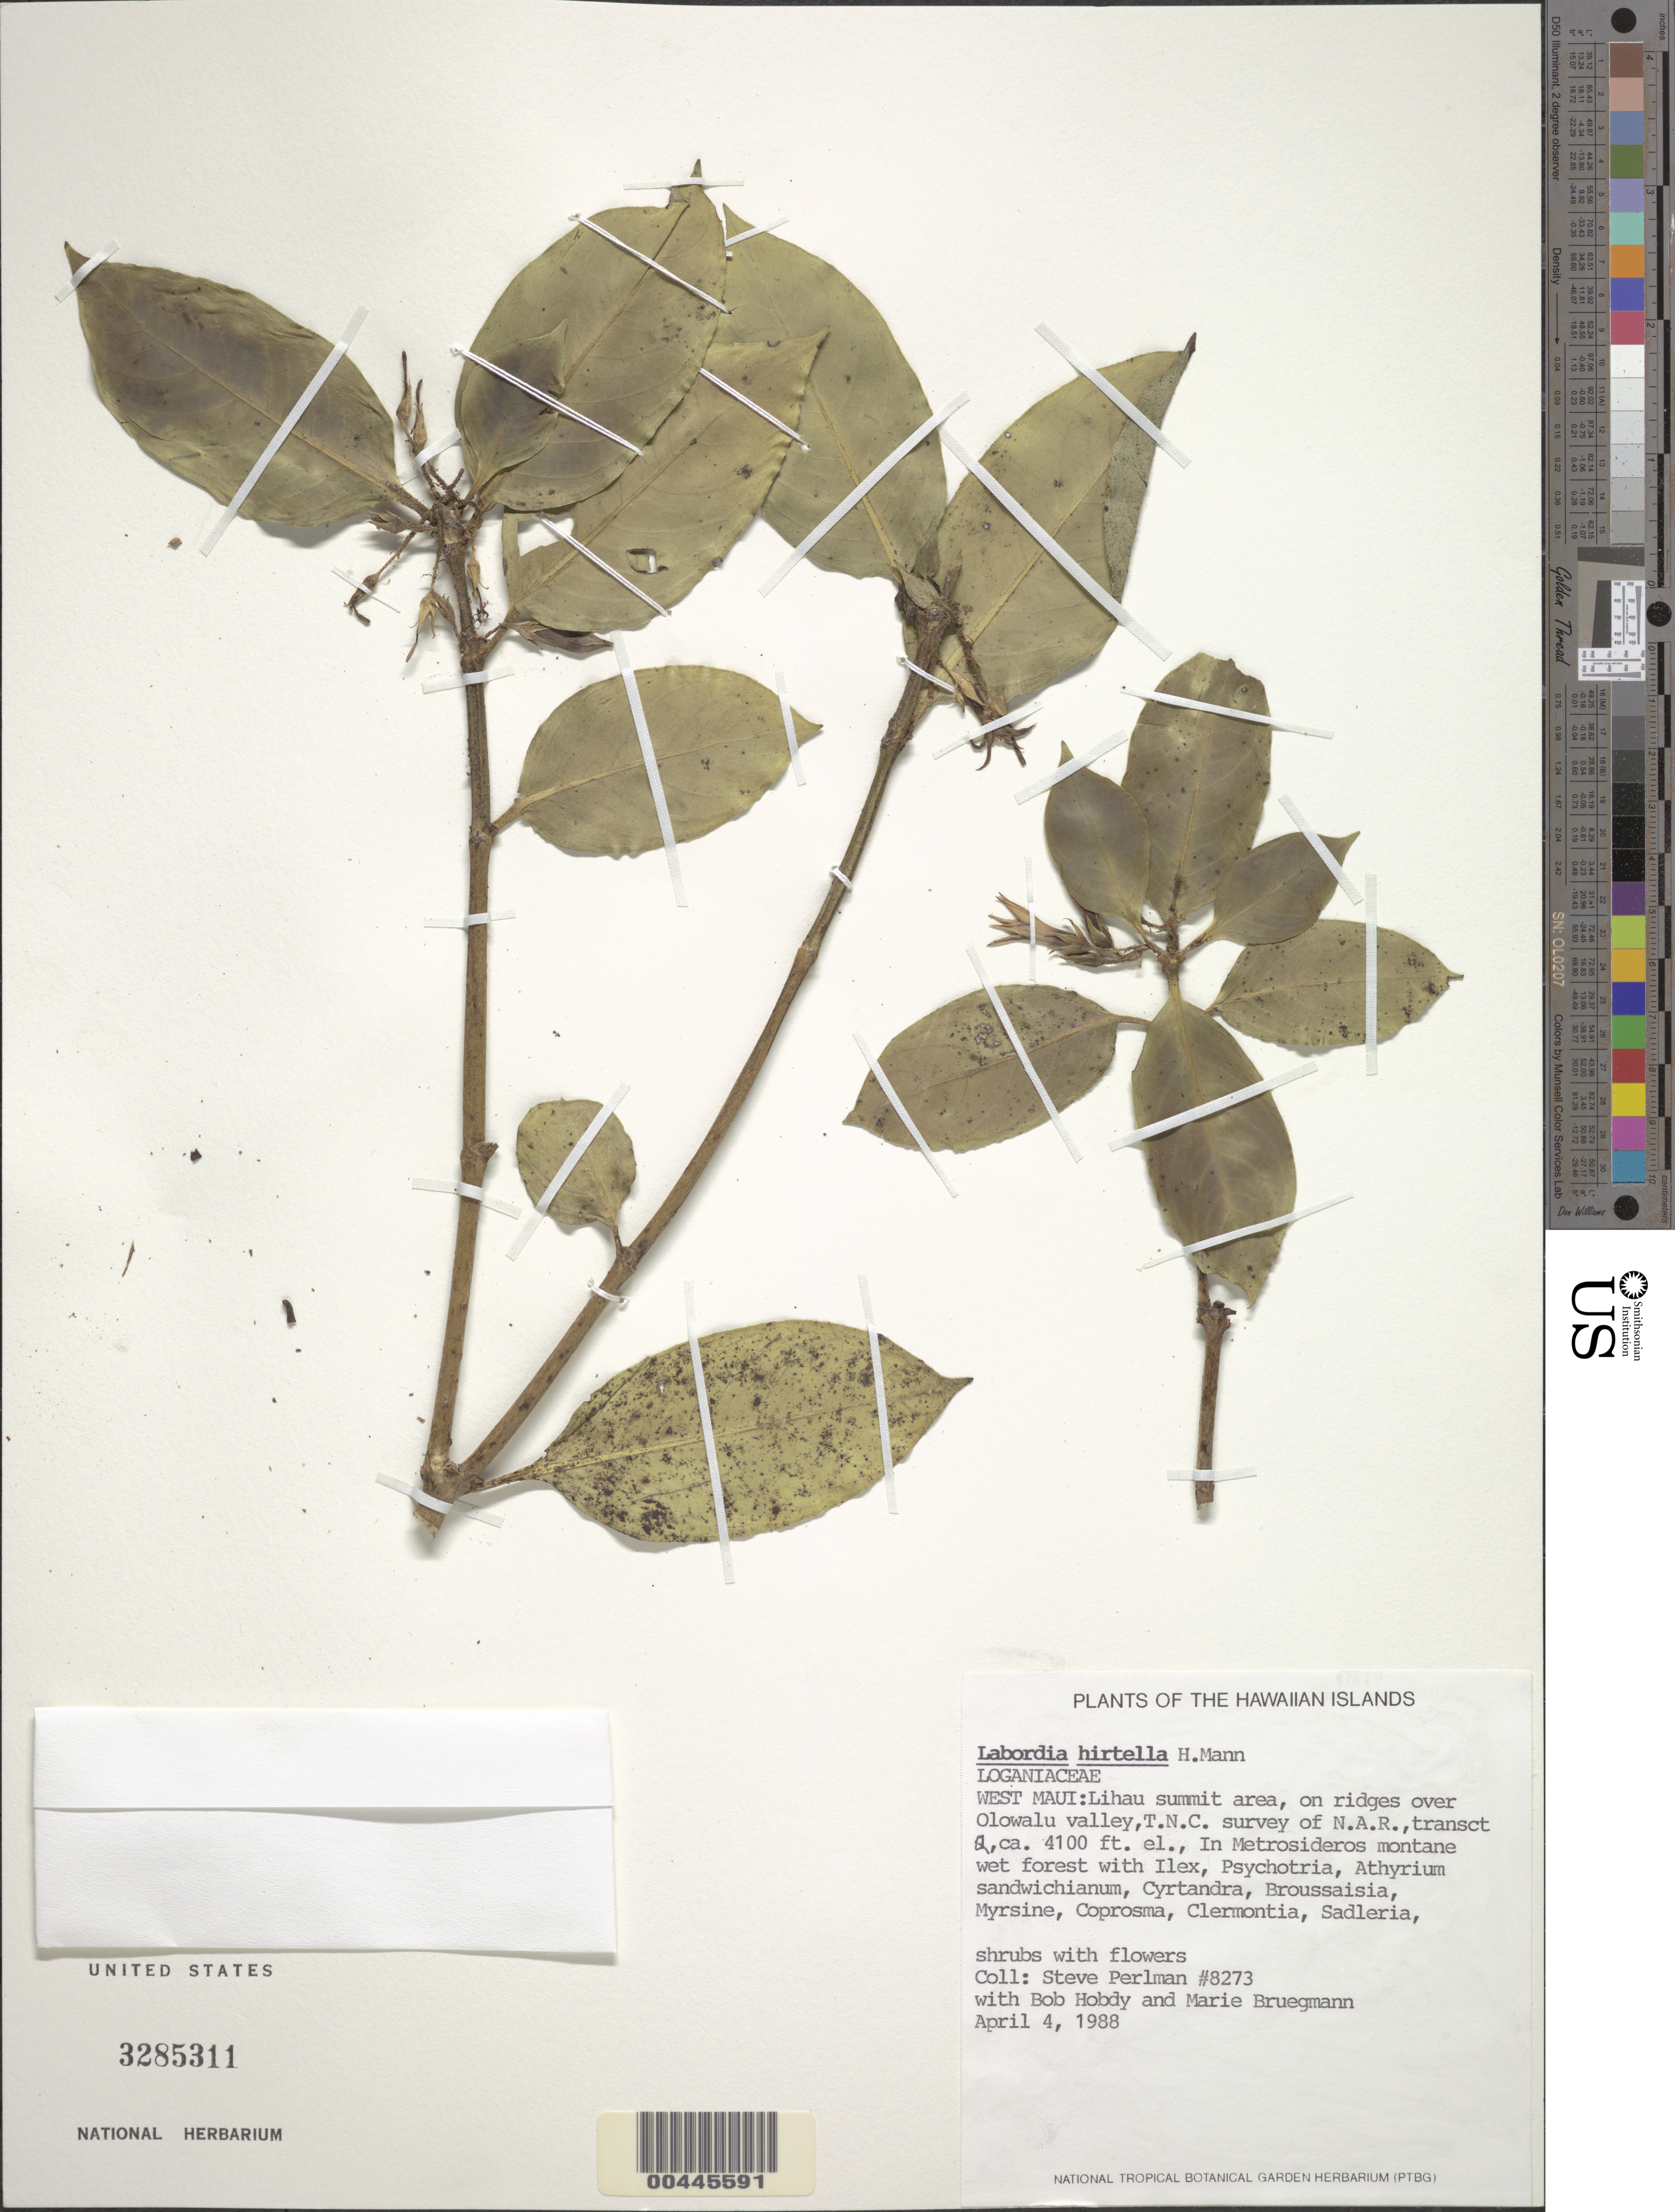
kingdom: Plantae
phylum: Tracheophyta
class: Magnoliopsida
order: Gentianales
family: Loganiaceae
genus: Geniostoma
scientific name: Geniostoma hirtellum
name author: (H. Mann) Byng & Christenh.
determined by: Wagner, W. L., (BOT), Smithsonian Institution - National Museum of Natural History (UNITED STATES)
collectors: S. P. Perlman, B. Hobdy & M. Bruegmann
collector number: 8273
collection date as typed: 4 Apr 1988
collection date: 1988-04-04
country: United States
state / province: Hawaii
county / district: Maui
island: Maui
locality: W Maui, Lihau summit area, on ridges over Olowalu valley, TNC survey of NAR, transect 2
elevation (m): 1250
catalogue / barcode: US 3285311